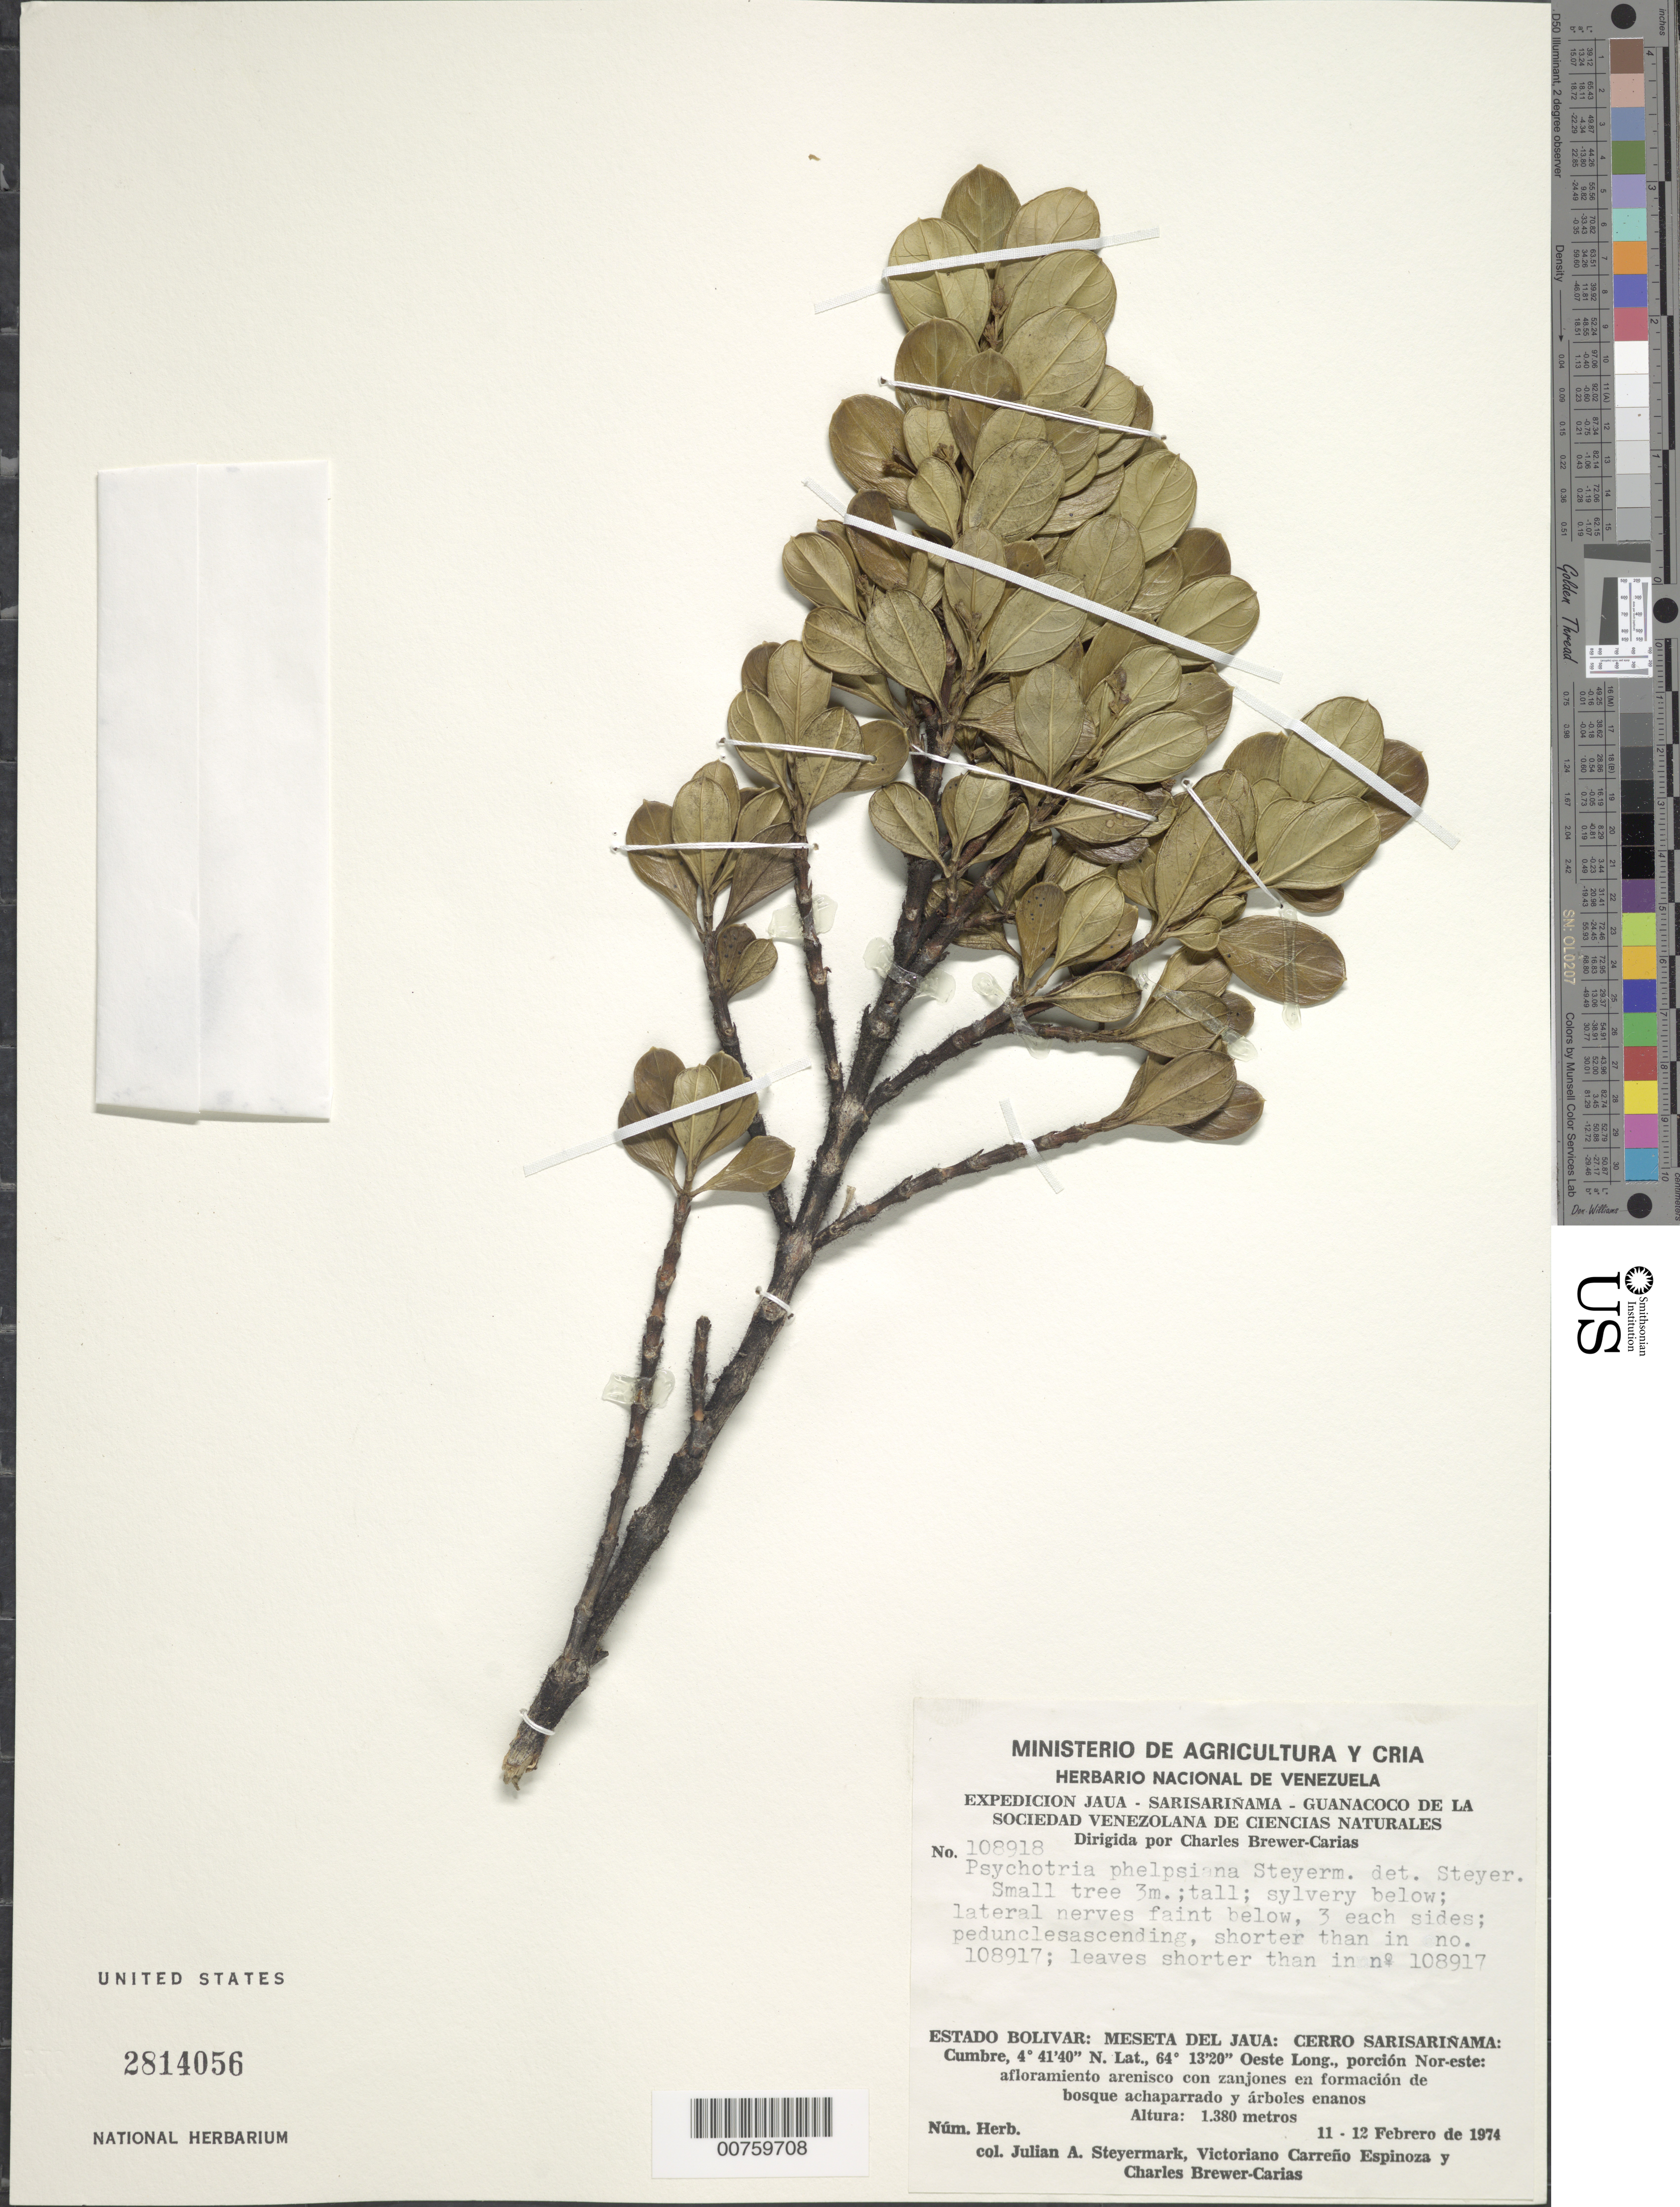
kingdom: Plantae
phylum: Tracheophyta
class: Magnoliopsida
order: Gentianales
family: Rubiaceae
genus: Psychotria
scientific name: Psychotria phelpsiana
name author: Steyerm.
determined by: Steyermark, Julian A., (VEN)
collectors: J. Steyermark, V. Carreño E. & C. Brewer-Carias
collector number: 108918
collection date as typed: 11-Feb-74 to 12-Feb-74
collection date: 1974-02-11/1974-02-12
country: Venezuela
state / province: Bolívar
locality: Meseta del Jaua: Cerro Sarisariñama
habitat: Afloramiento arenisco con zanjones en formacion de bosque achaparrado y arboles enanos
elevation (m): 1380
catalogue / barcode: US 2814056